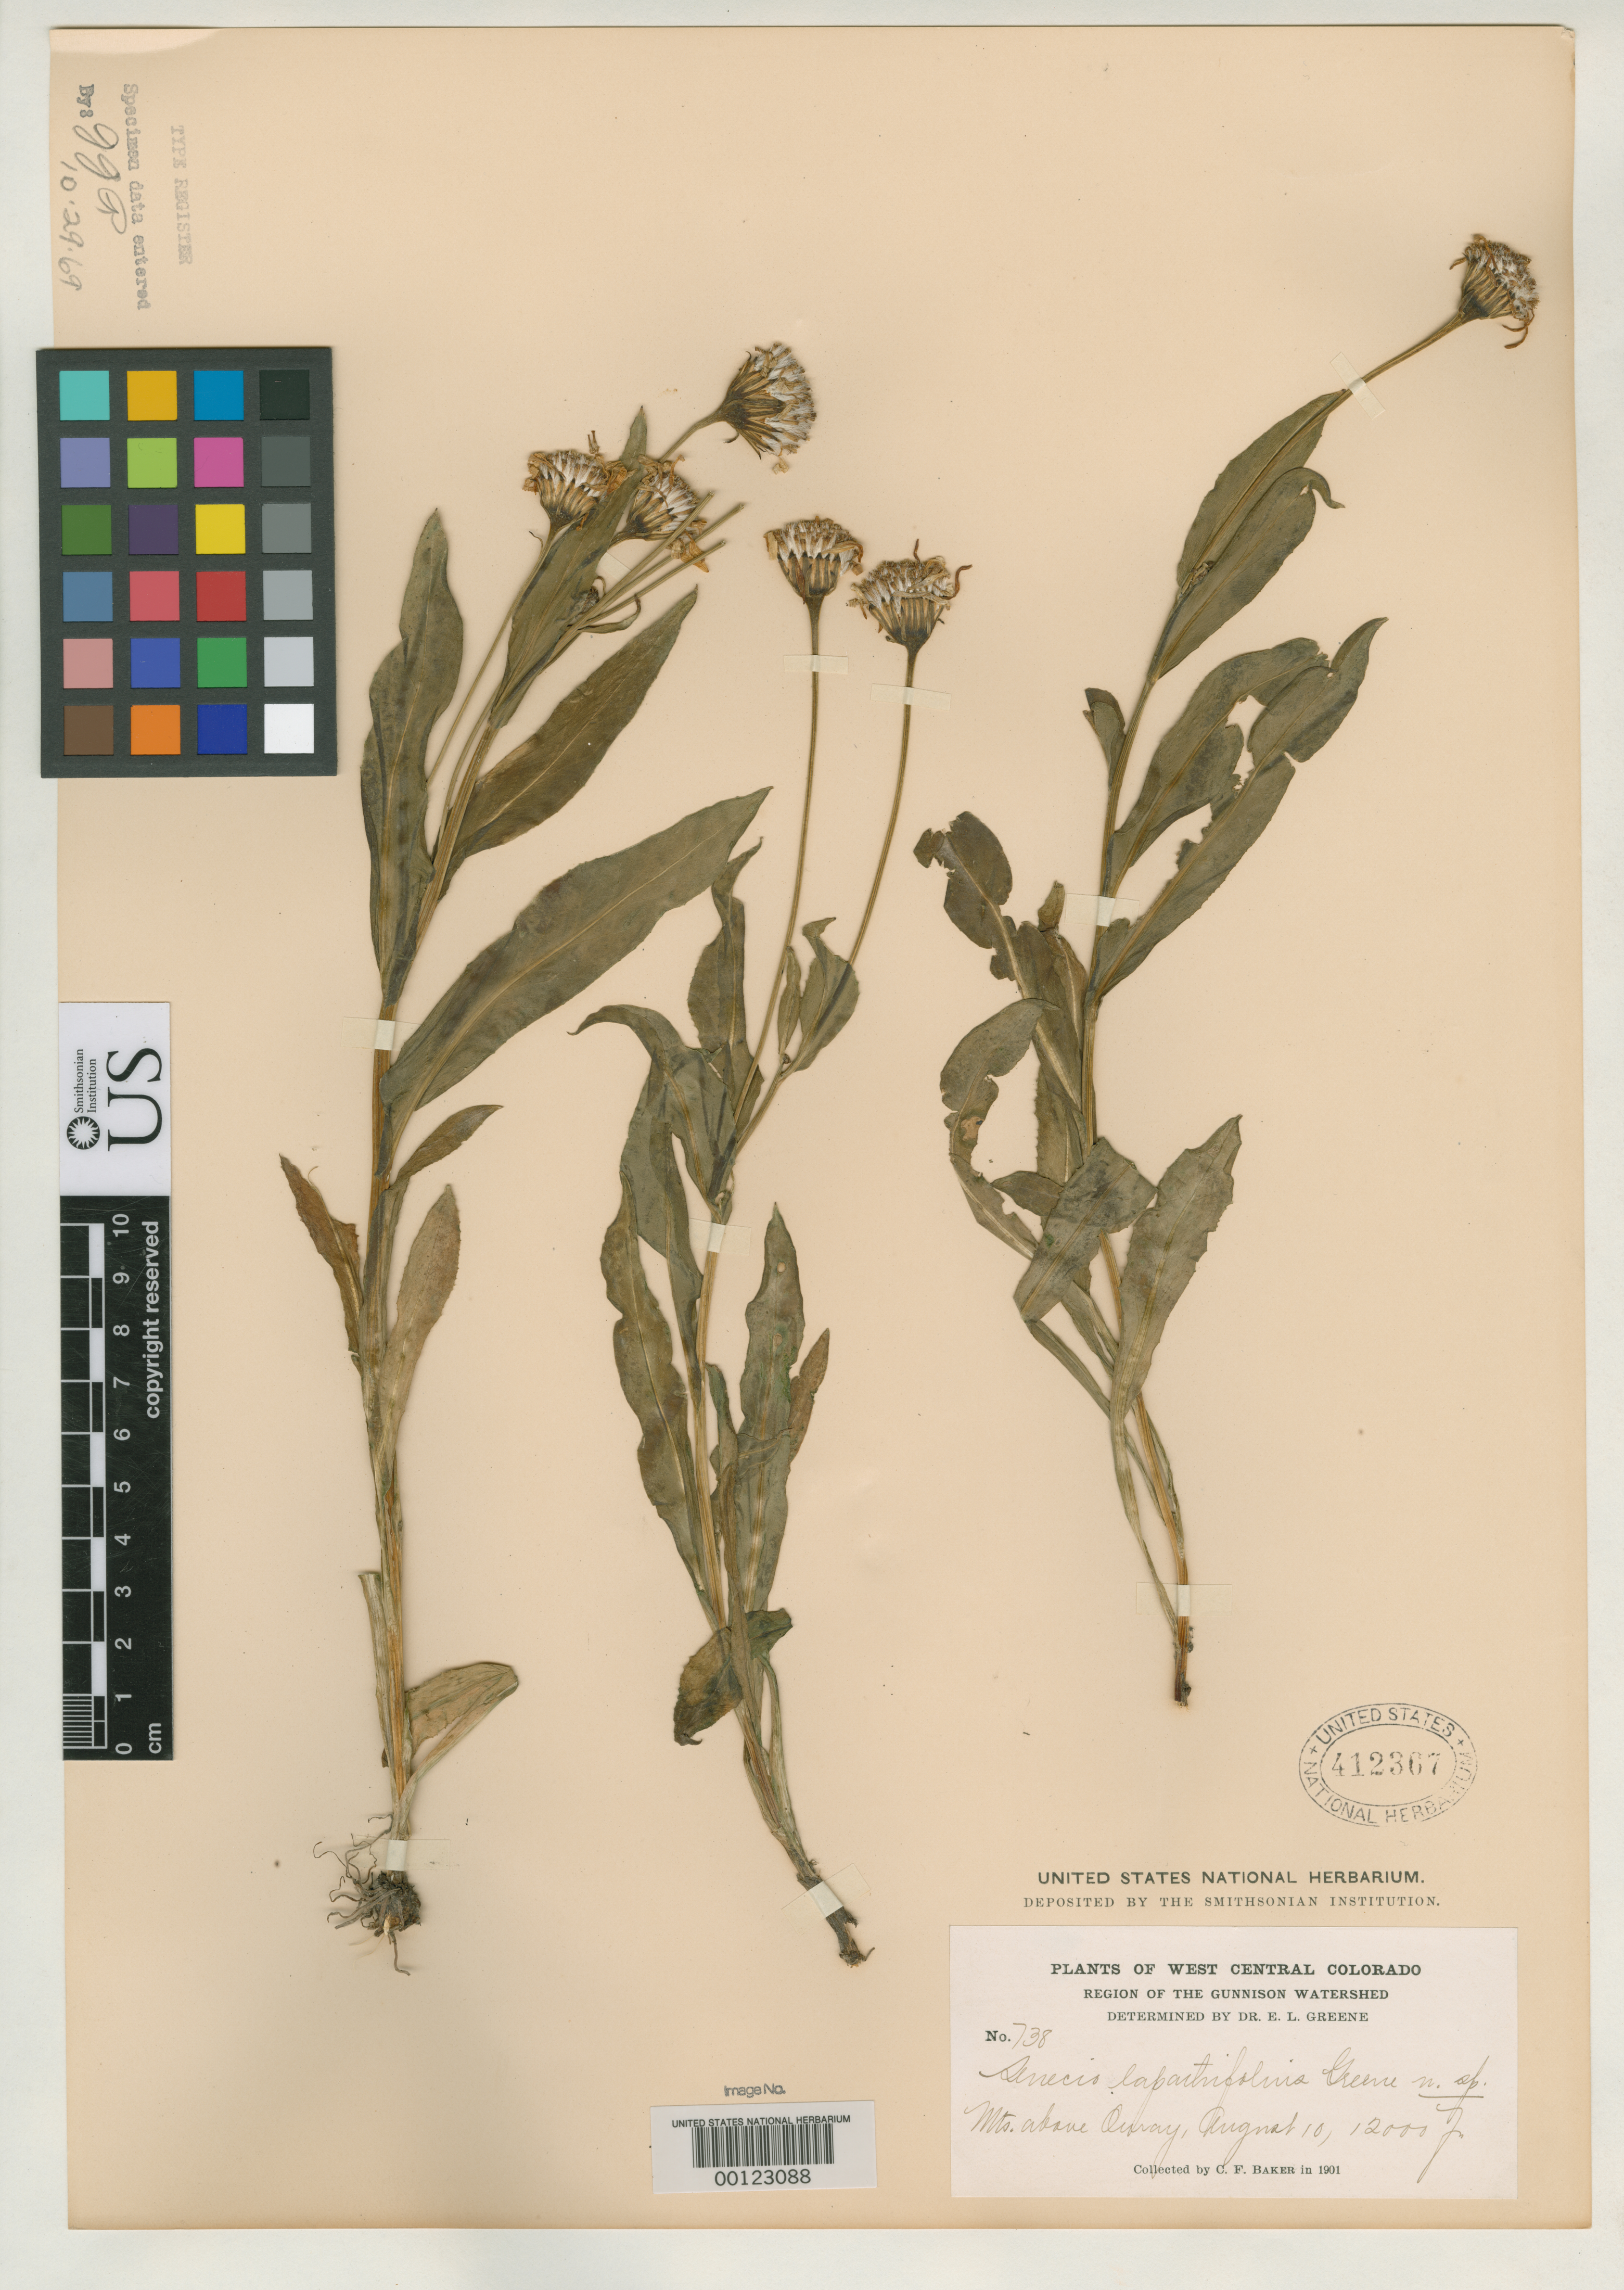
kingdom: Plantae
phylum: Tracheophyta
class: Magnoliopsida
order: Asterales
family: Asteraceae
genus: Senecio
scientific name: Senecio lapathifolius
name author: Greene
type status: Isotype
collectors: C. F. Baker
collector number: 738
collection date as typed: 10 Aug 1901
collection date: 1901-08-10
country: United States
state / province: Colorado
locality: On the divide between Ouray and Telluride.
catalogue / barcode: US 412367